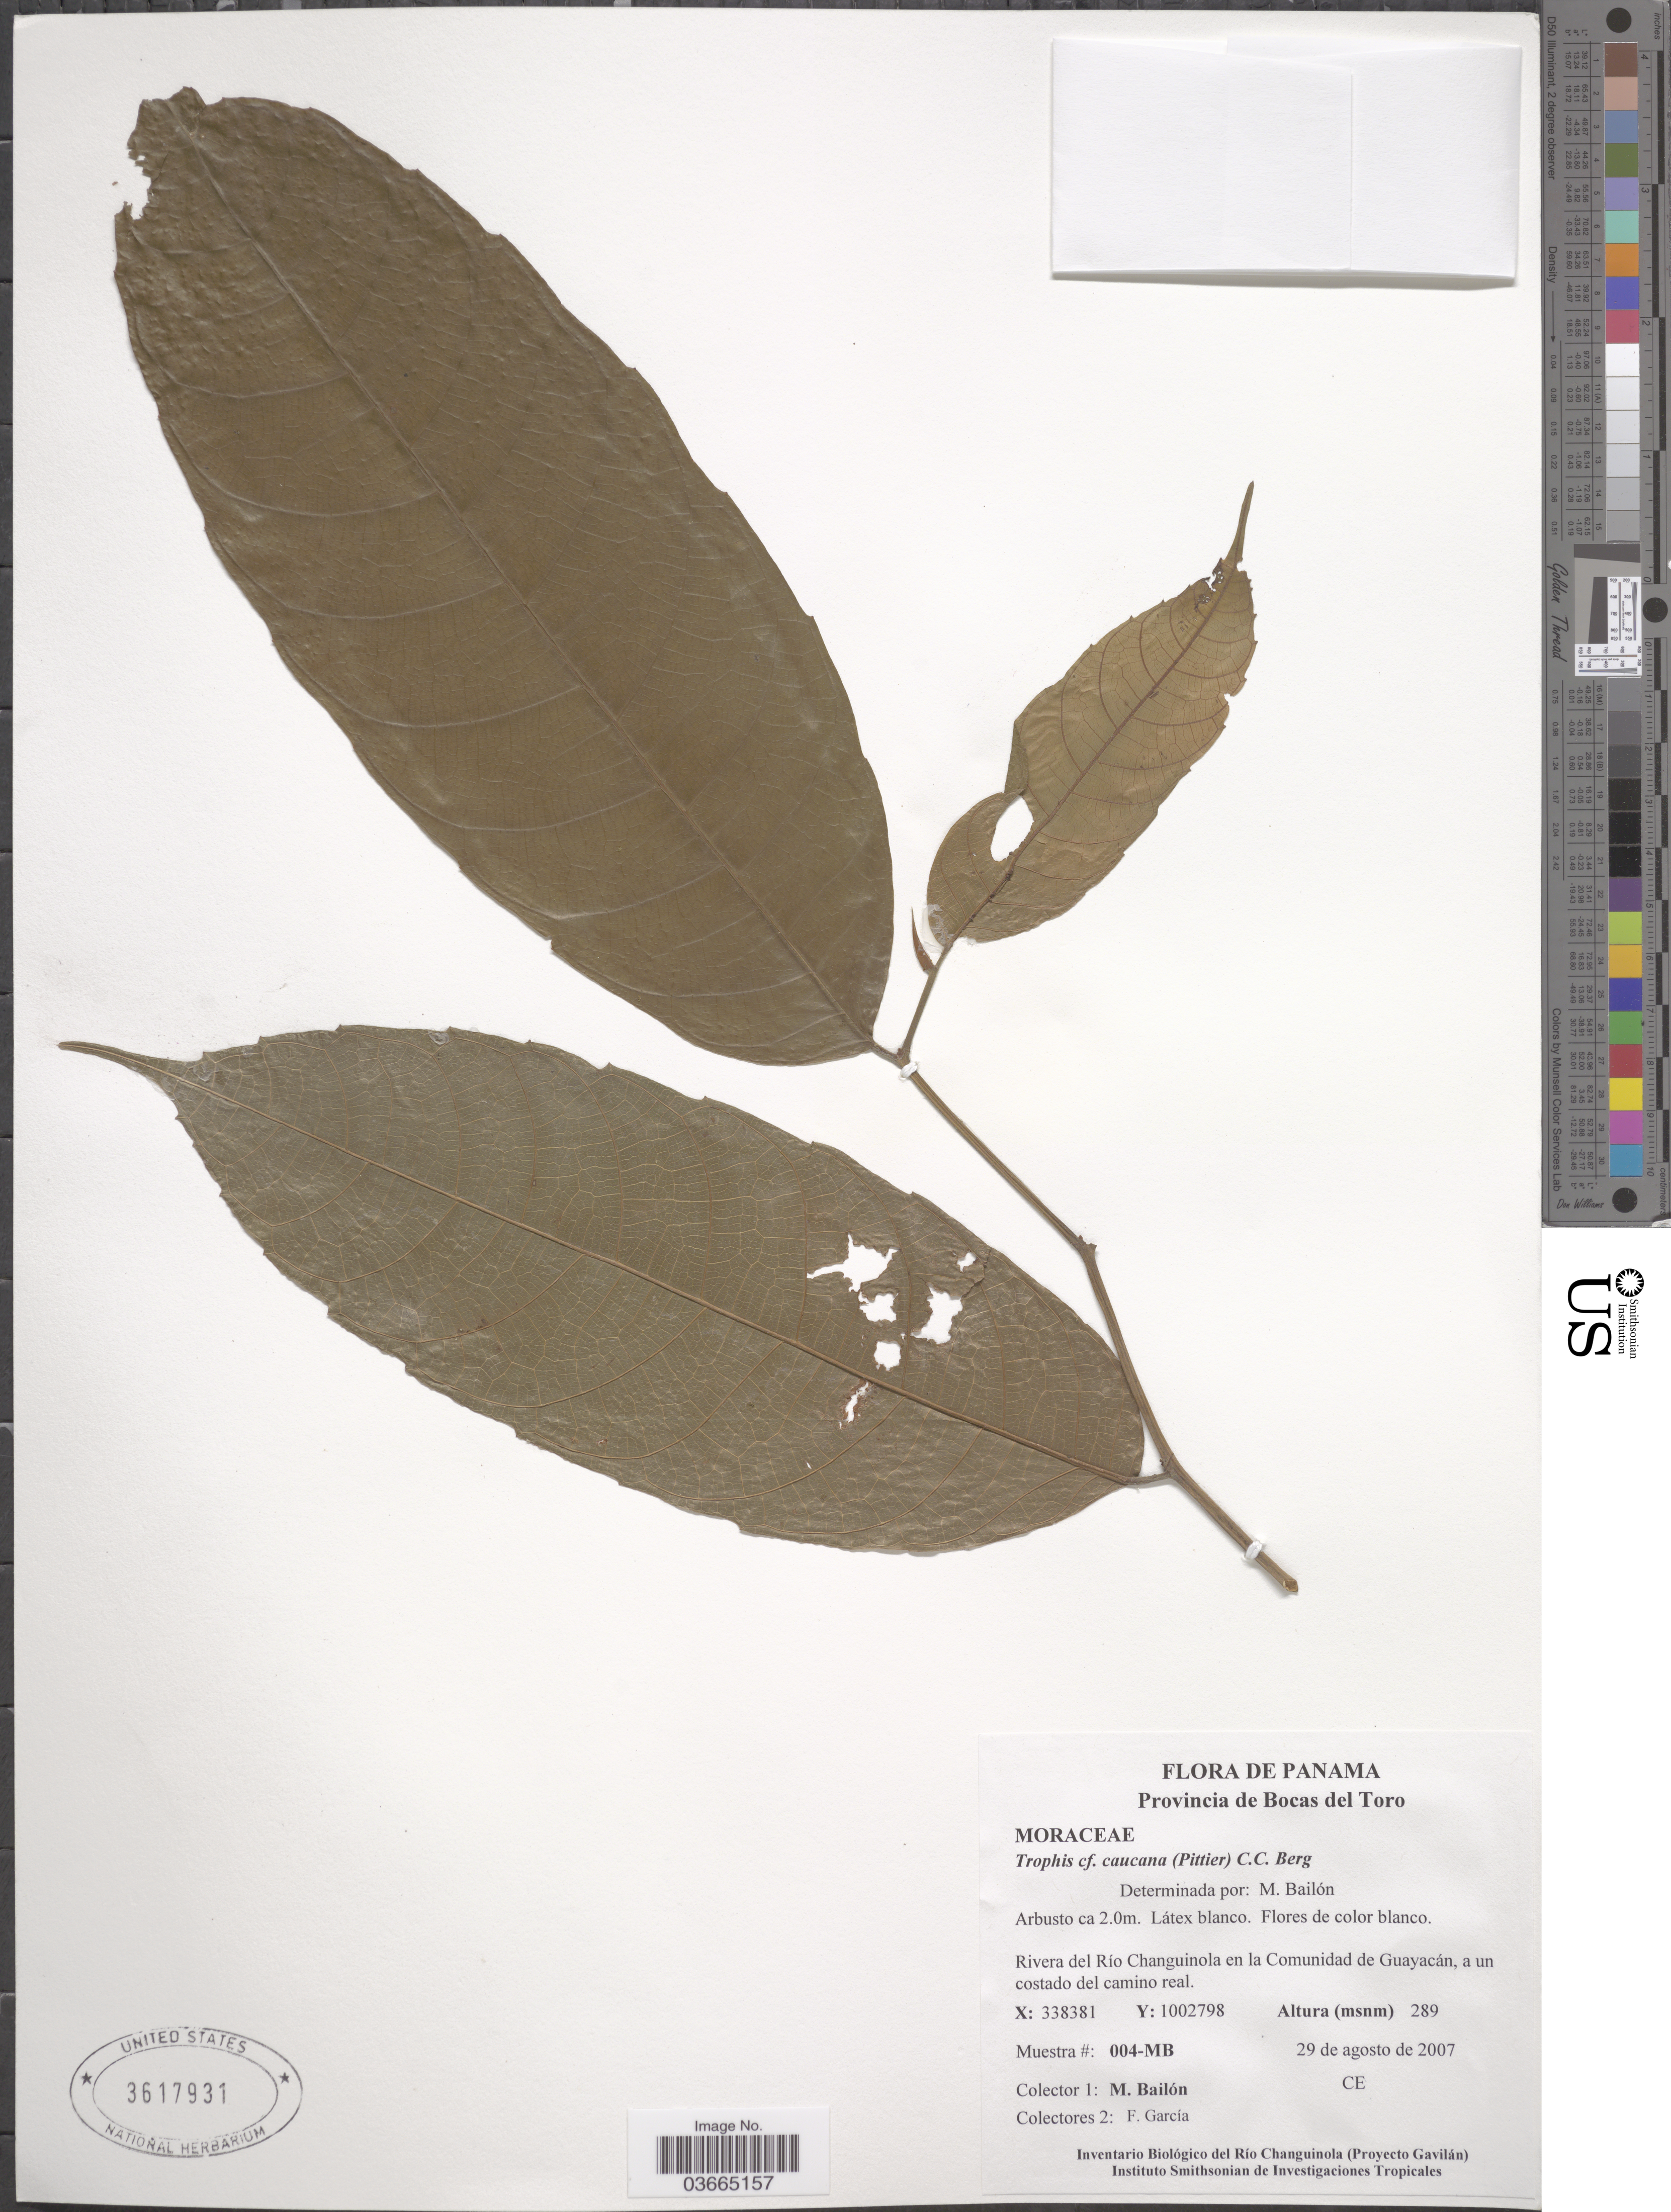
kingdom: Plantae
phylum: Tracheophyta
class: Magnoliopsida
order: Rosales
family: Moraceae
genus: Olmedia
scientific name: Olmedia aspera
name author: Ruiz & Pav.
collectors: M. Bailón & F. Garcia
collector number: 004-MB?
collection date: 2007-08-29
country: Panama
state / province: Bocas del Toro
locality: Rivera del Río Changuinola en la Comunidad de Guayacán, a un costado del camino real. X: 338381 Y: 1002798.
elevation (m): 289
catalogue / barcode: US 3617931